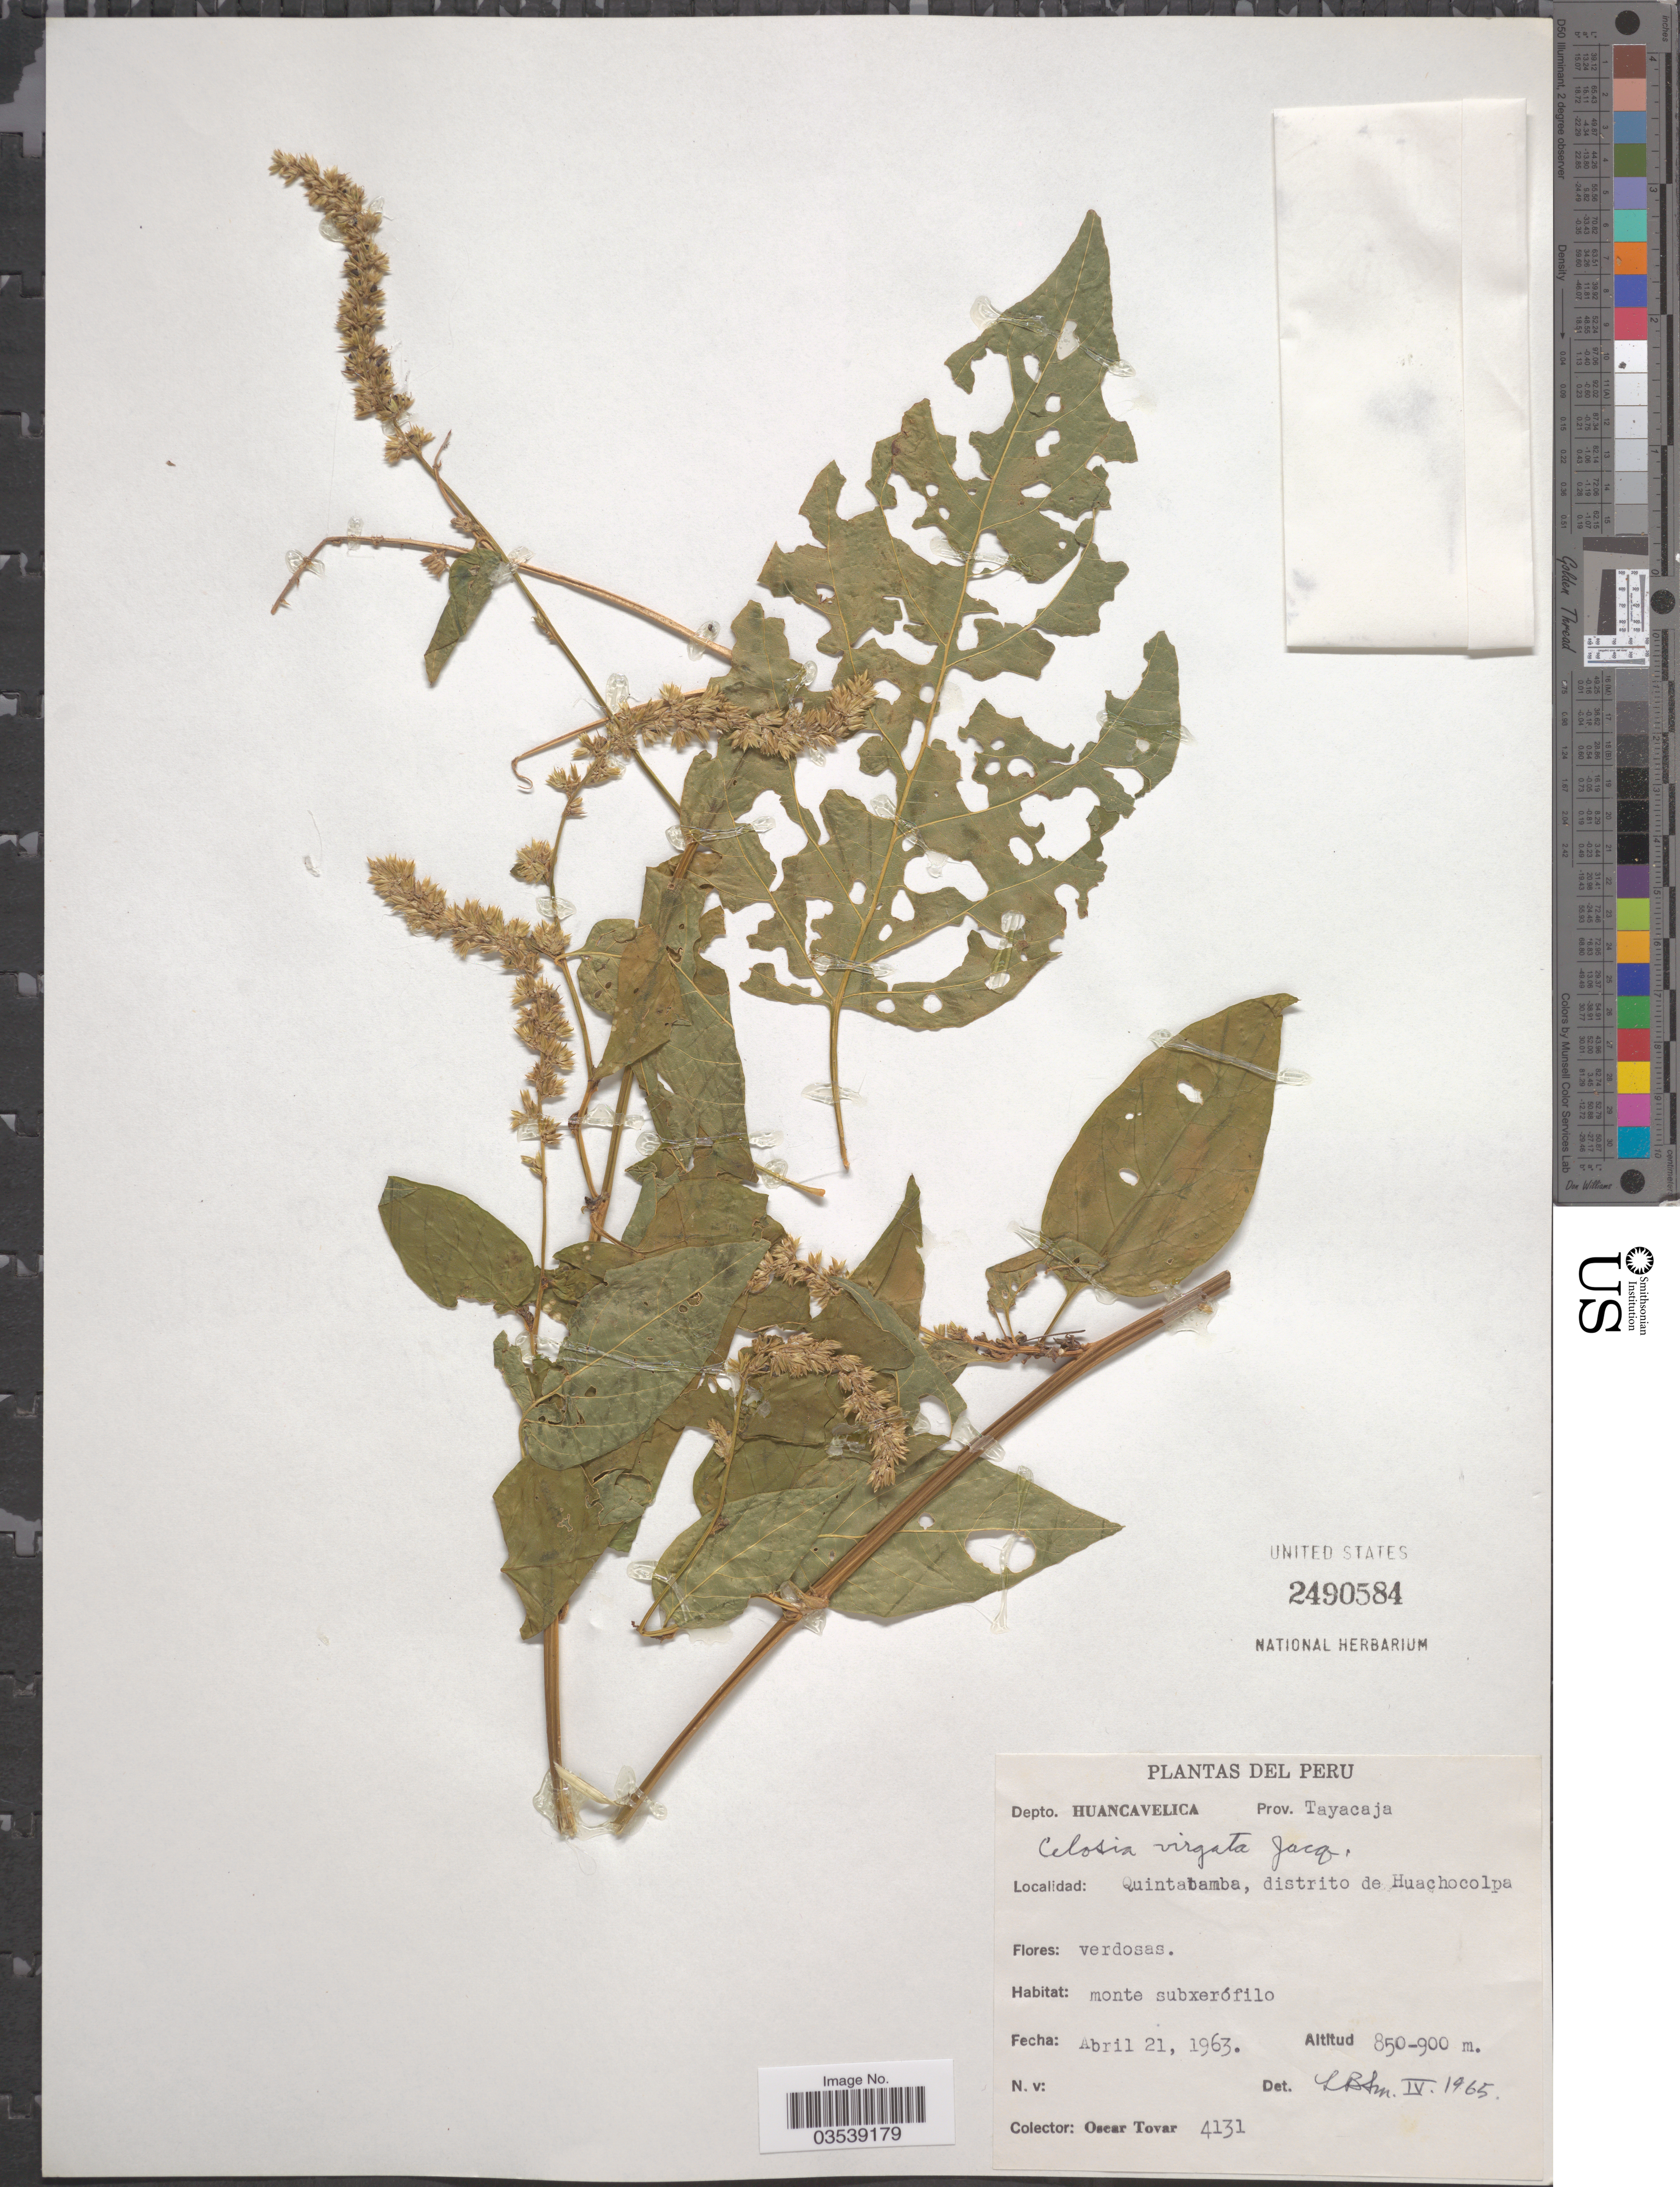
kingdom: Plantae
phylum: Tracheophyta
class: Magnoliopsida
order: Caryophyllales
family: Amaranthaceae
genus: Celosia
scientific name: Celosia virgata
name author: Jacq.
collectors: Ó. Tovar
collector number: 4131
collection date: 1963-04-21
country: Peru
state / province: Huancavelica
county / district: Tayacaja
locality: Depto. Huancavelica. Prov. Tayacaja. Quintabamba, distrito de Huachocolpa.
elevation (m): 850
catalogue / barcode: US 2490584